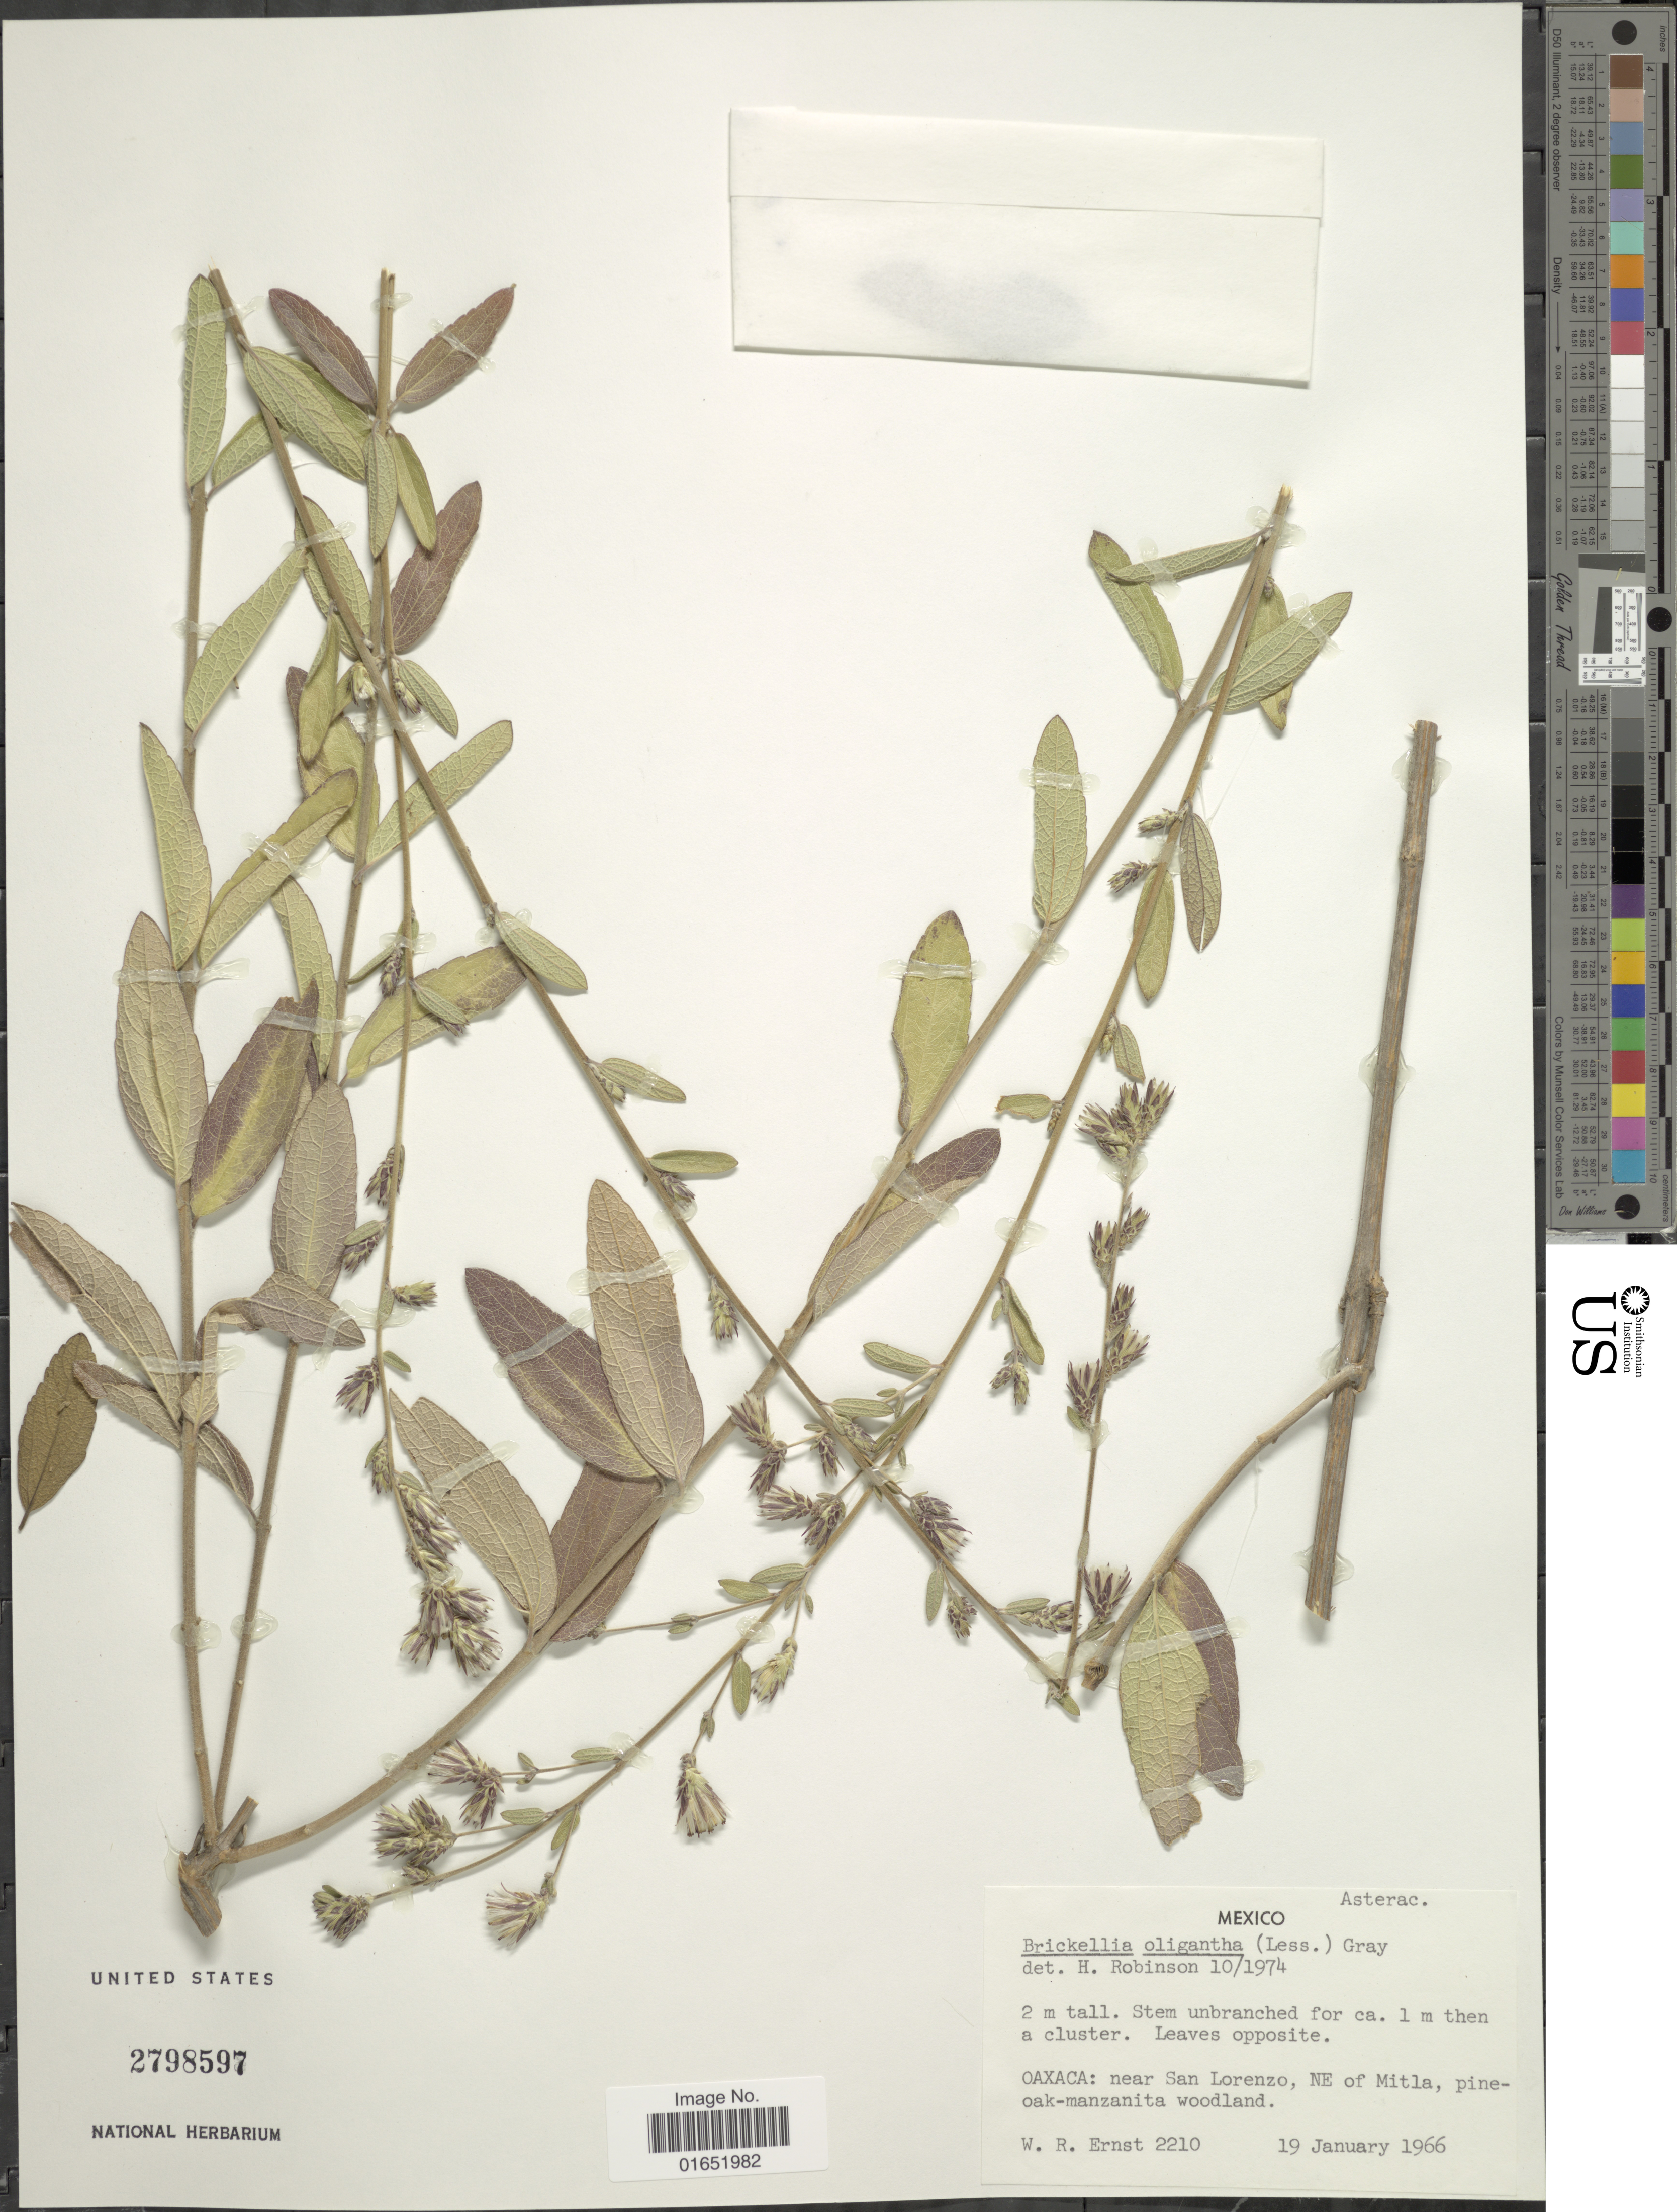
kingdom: Plantae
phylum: Tracheophyta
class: Magnoliopsida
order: Asterales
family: Asteraceae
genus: Brickellia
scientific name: Brickellia oliganthes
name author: (Less.) A. Gray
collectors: W. R. Ernst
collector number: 2210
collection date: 1966-01-19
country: Mexico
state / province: Oaxaca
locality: Near San Lorenzo, NE of Mitla, pine-oak-manzanita woodland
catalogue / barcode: US 2798597